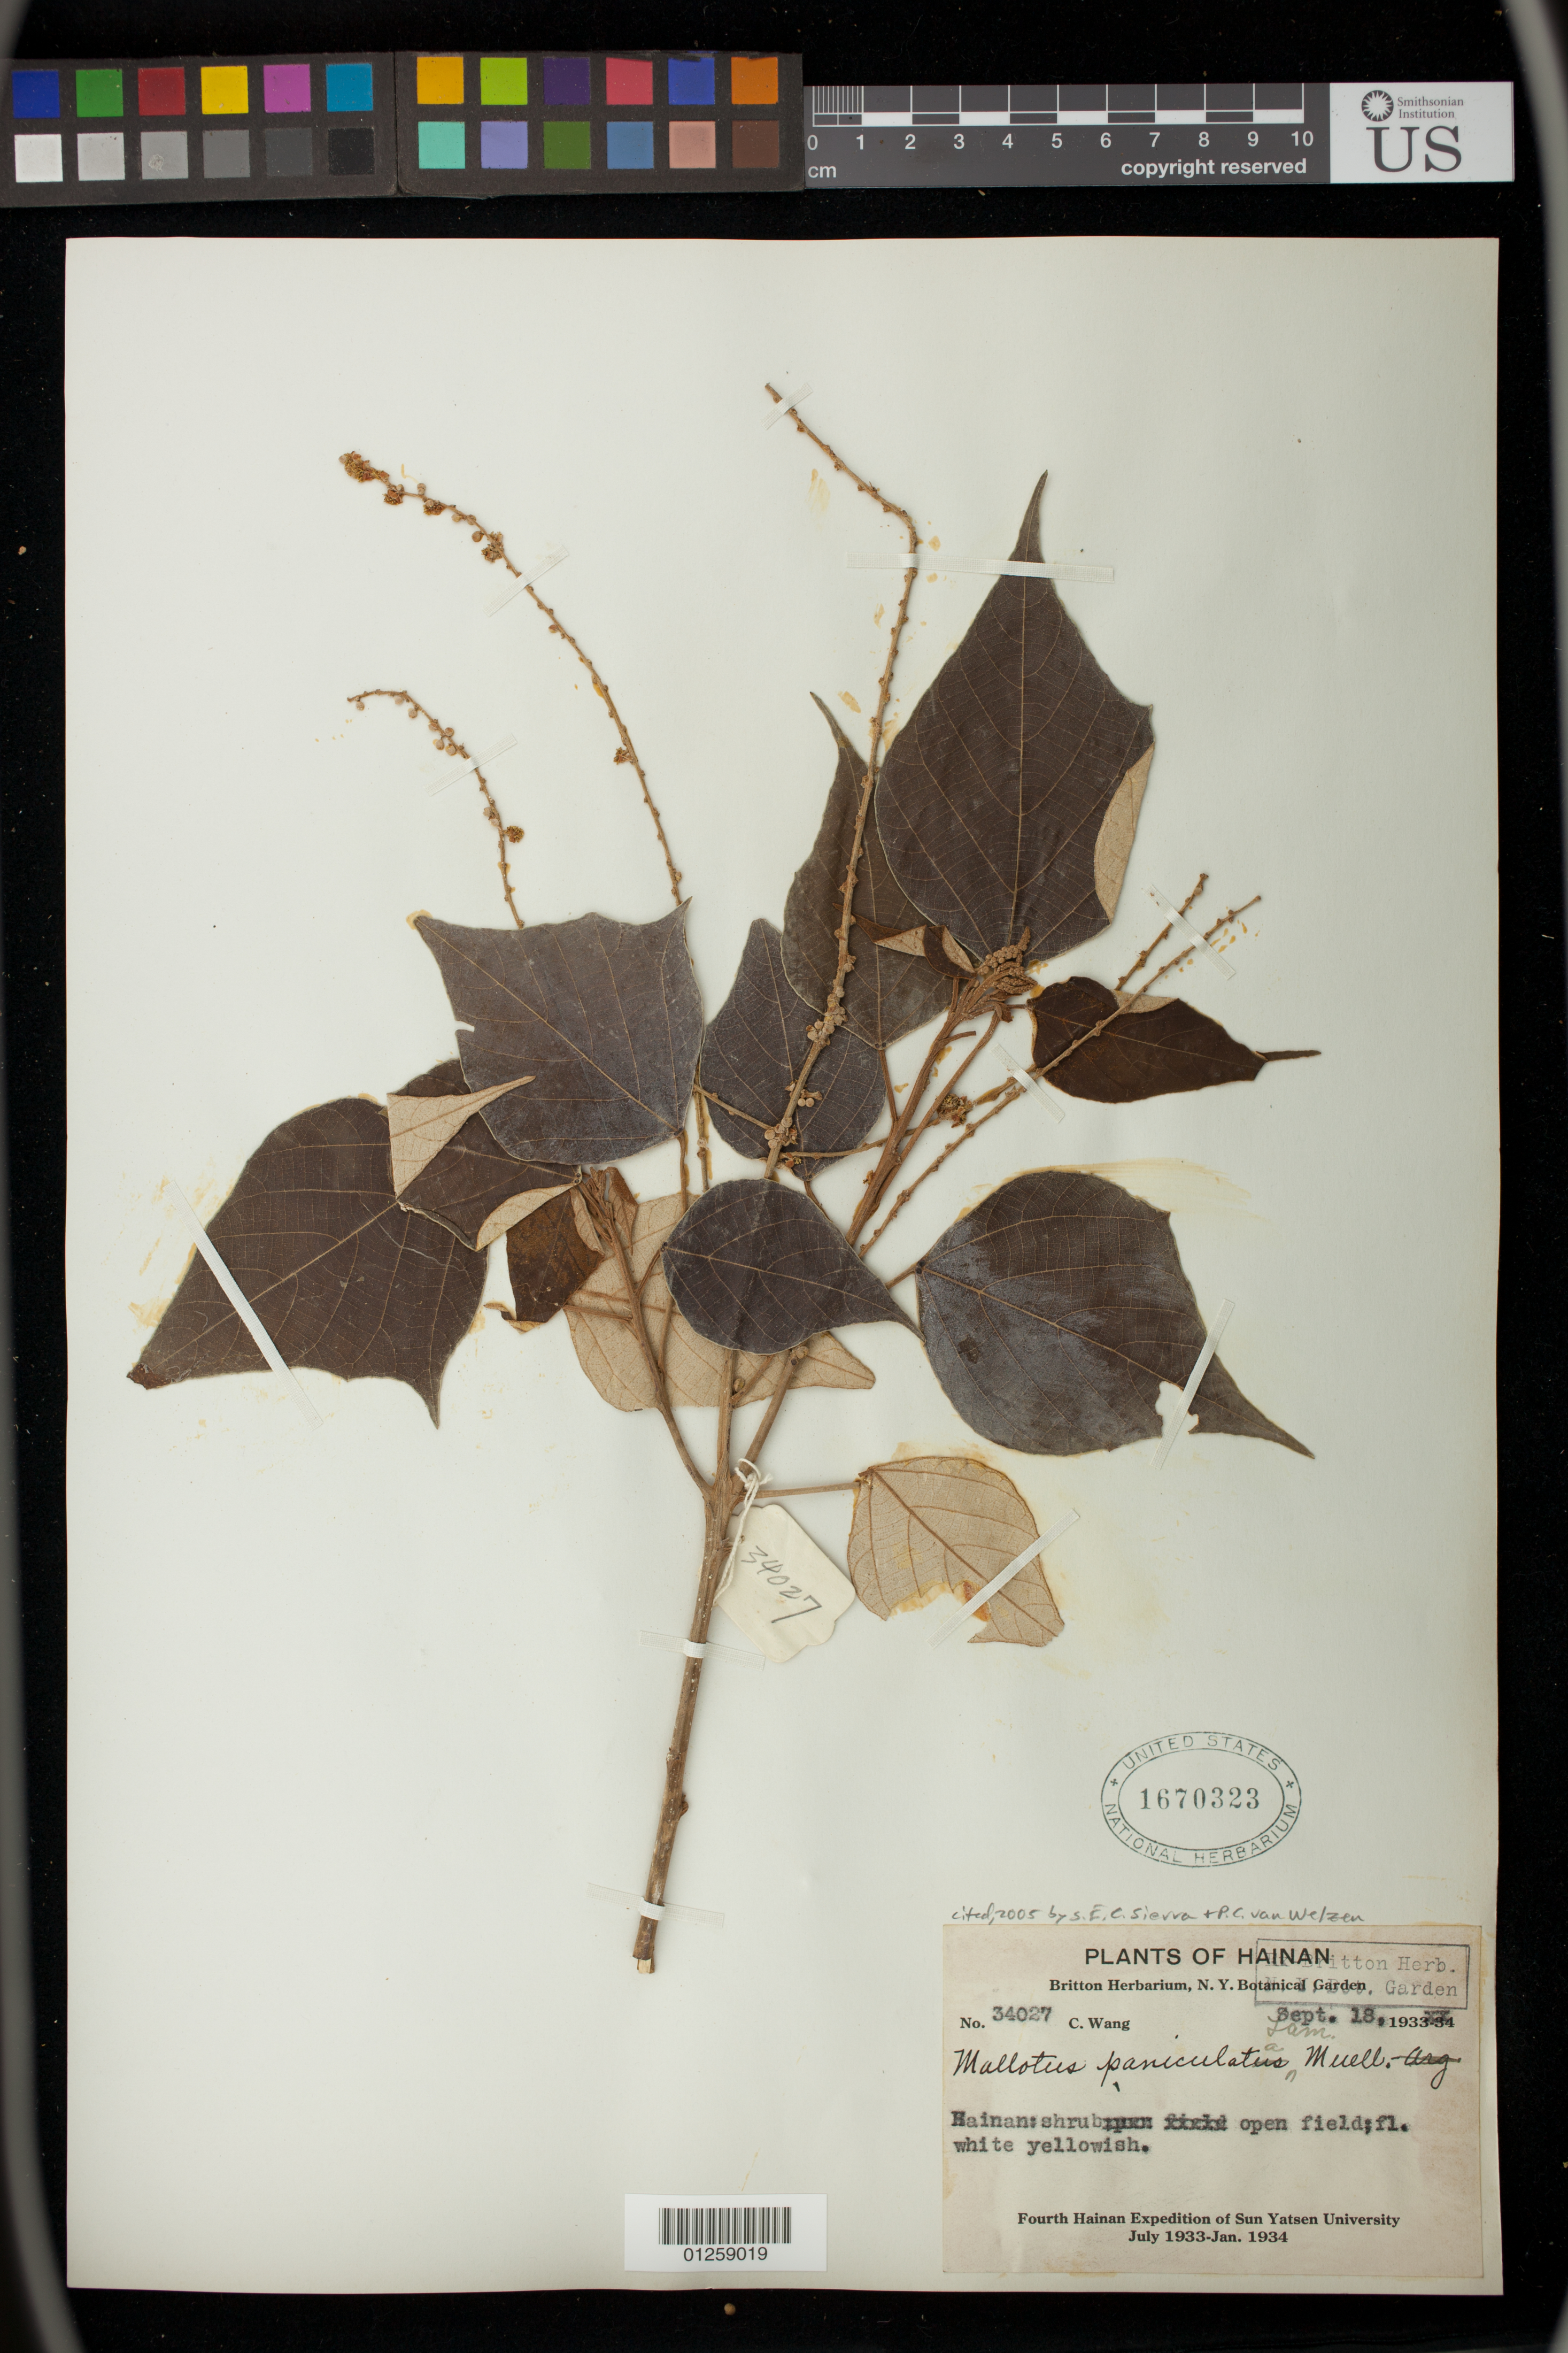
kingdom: Plantae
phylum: Tracheophyta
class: Magnoliopsida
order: Malpighiales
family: Euphorbiaceae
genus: Mallotus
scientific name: Mallotus paniculatus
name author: (Lam.) Müll. Arg.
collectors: C. Wang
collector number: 34027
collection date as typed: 18 Sep 1933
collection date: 1933-09-18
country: China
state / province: Hainan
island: Hainan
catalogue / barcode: US 1670323